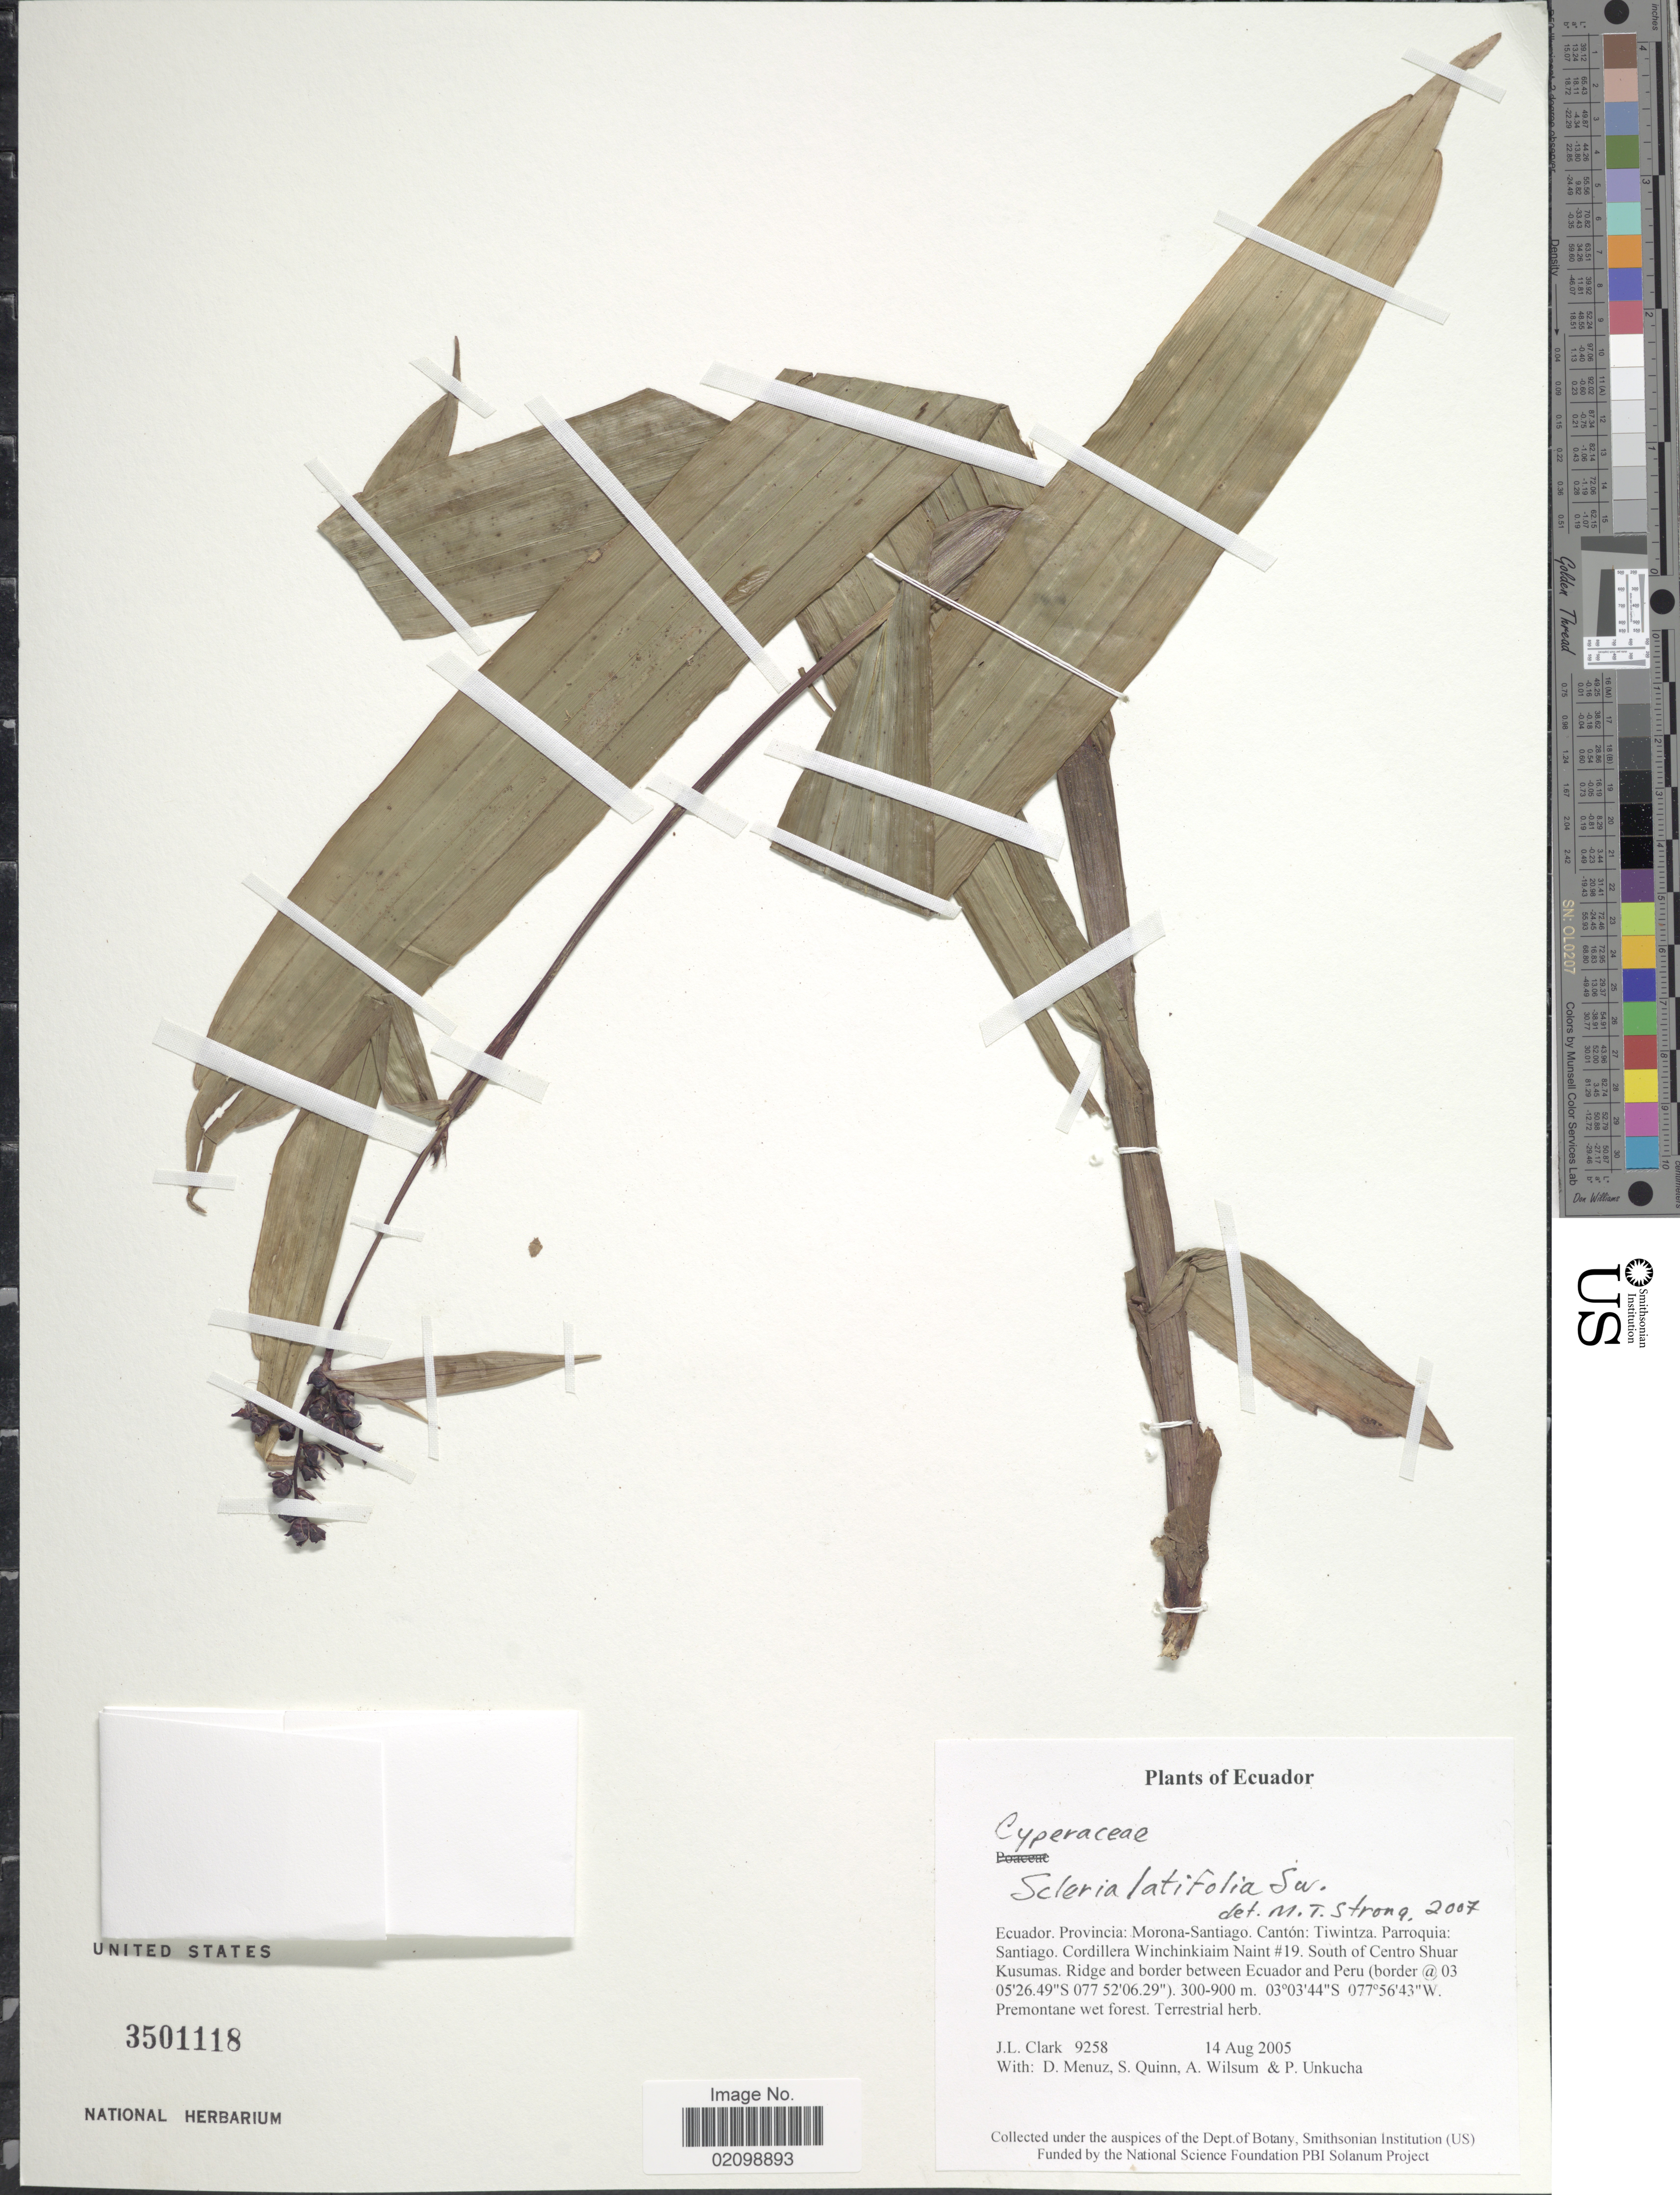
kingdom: Plantae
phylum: Tracheophyta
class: Liliopsida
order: Poales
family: Cyperaceae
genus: Scleria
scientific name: Scleria latifolia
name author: Sw.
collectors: J. L. Clark, D. Menuz, S. Quinn, A. Wilsum & P. Unkucha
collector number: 9258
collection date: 2005-05-14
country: Ecuador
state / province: Morona-Santiago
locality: Ecuador, Provincia Morona-Santiago. Canton: Tiwintza, Parquia: Santiago. Cordillera WInchinkiaim Naint #19. South of Centro Shuar Kusumas.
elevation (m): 300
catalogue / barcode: US 3501118